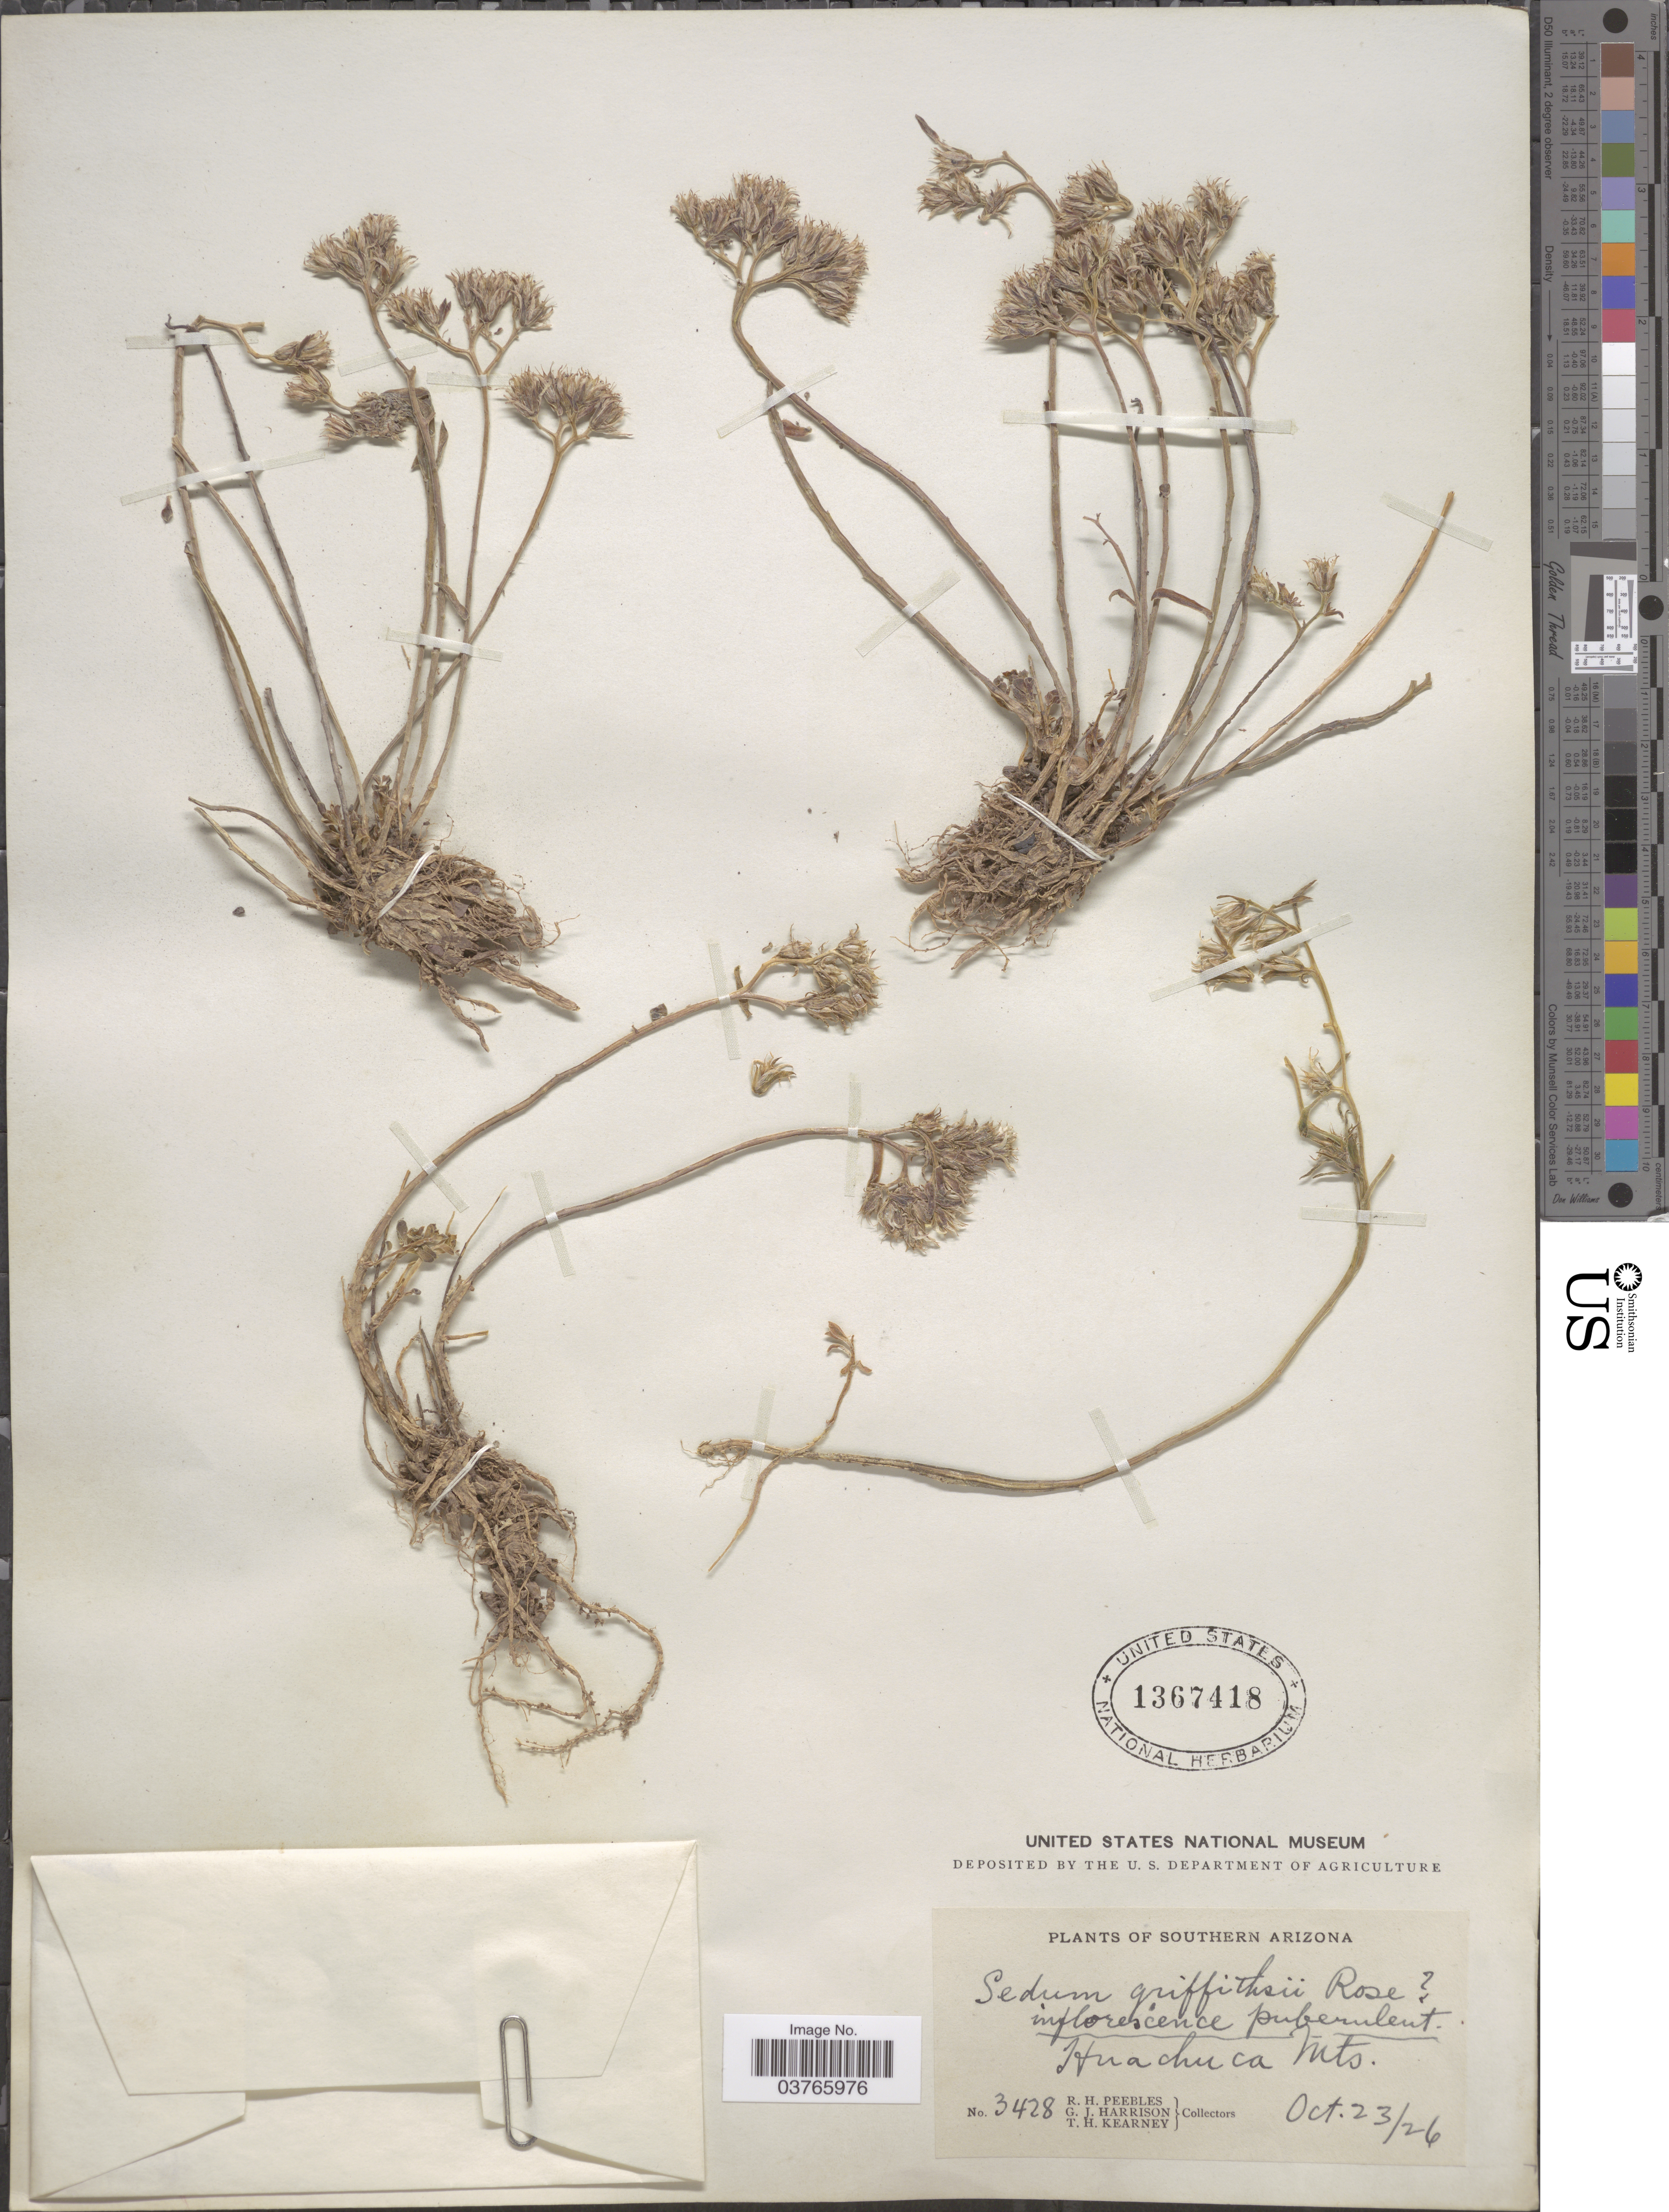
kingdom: Plantae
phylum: Tracheophyta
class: Magnoliopsida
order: Saxifragales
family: Crassulaceae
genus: Sedum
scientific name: Sedum griffithsii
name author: Rose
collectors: R. H. Peebles, G. J. Harrison & T. H. Kearney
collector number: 3428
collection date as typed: Transcribed d/m/y: 23/10/26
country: United States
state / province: Arizona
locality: Southern Arizona. Huachuca Mts.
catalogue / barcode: US 1367418